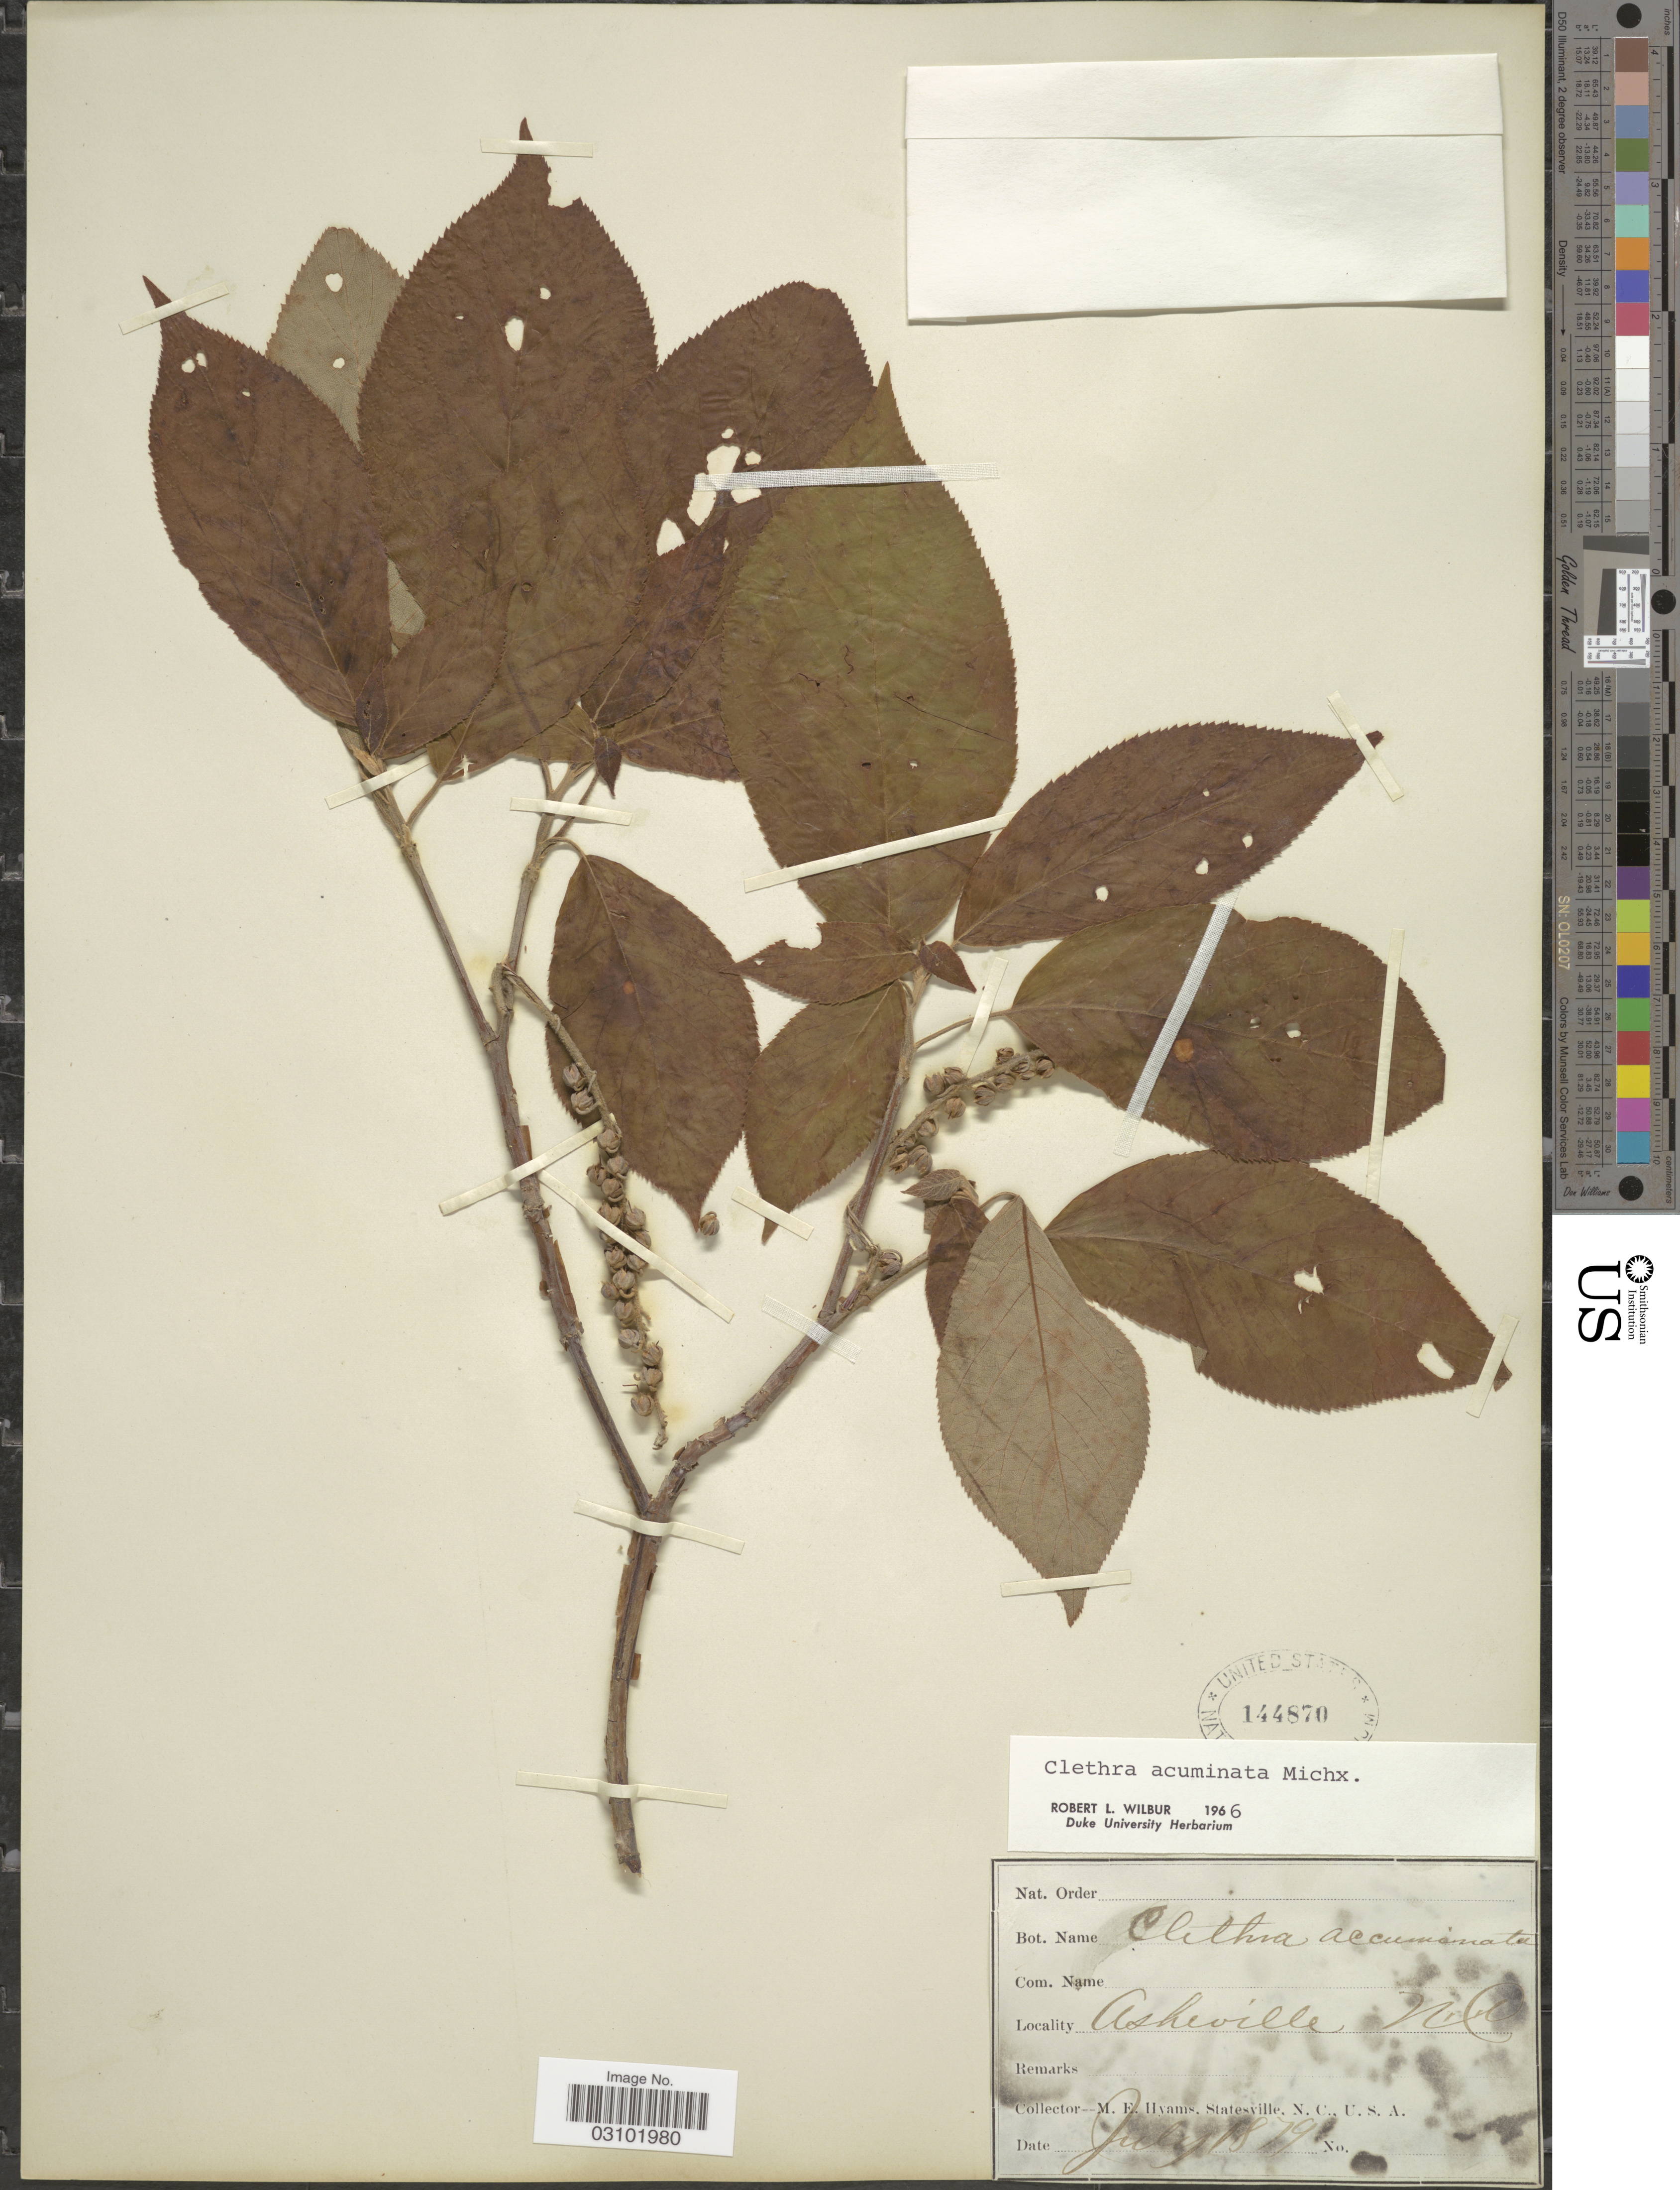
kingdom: Plantae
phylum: Tracheophyta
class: Magnoliopsida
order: Ericales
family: Clethraceae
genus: Clethra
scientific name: Clethra acuminata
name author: Michx.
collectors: M. E. Hyams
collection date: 1879-07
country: United States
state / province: North Carolina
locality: Asheville.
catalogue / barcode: US 144870